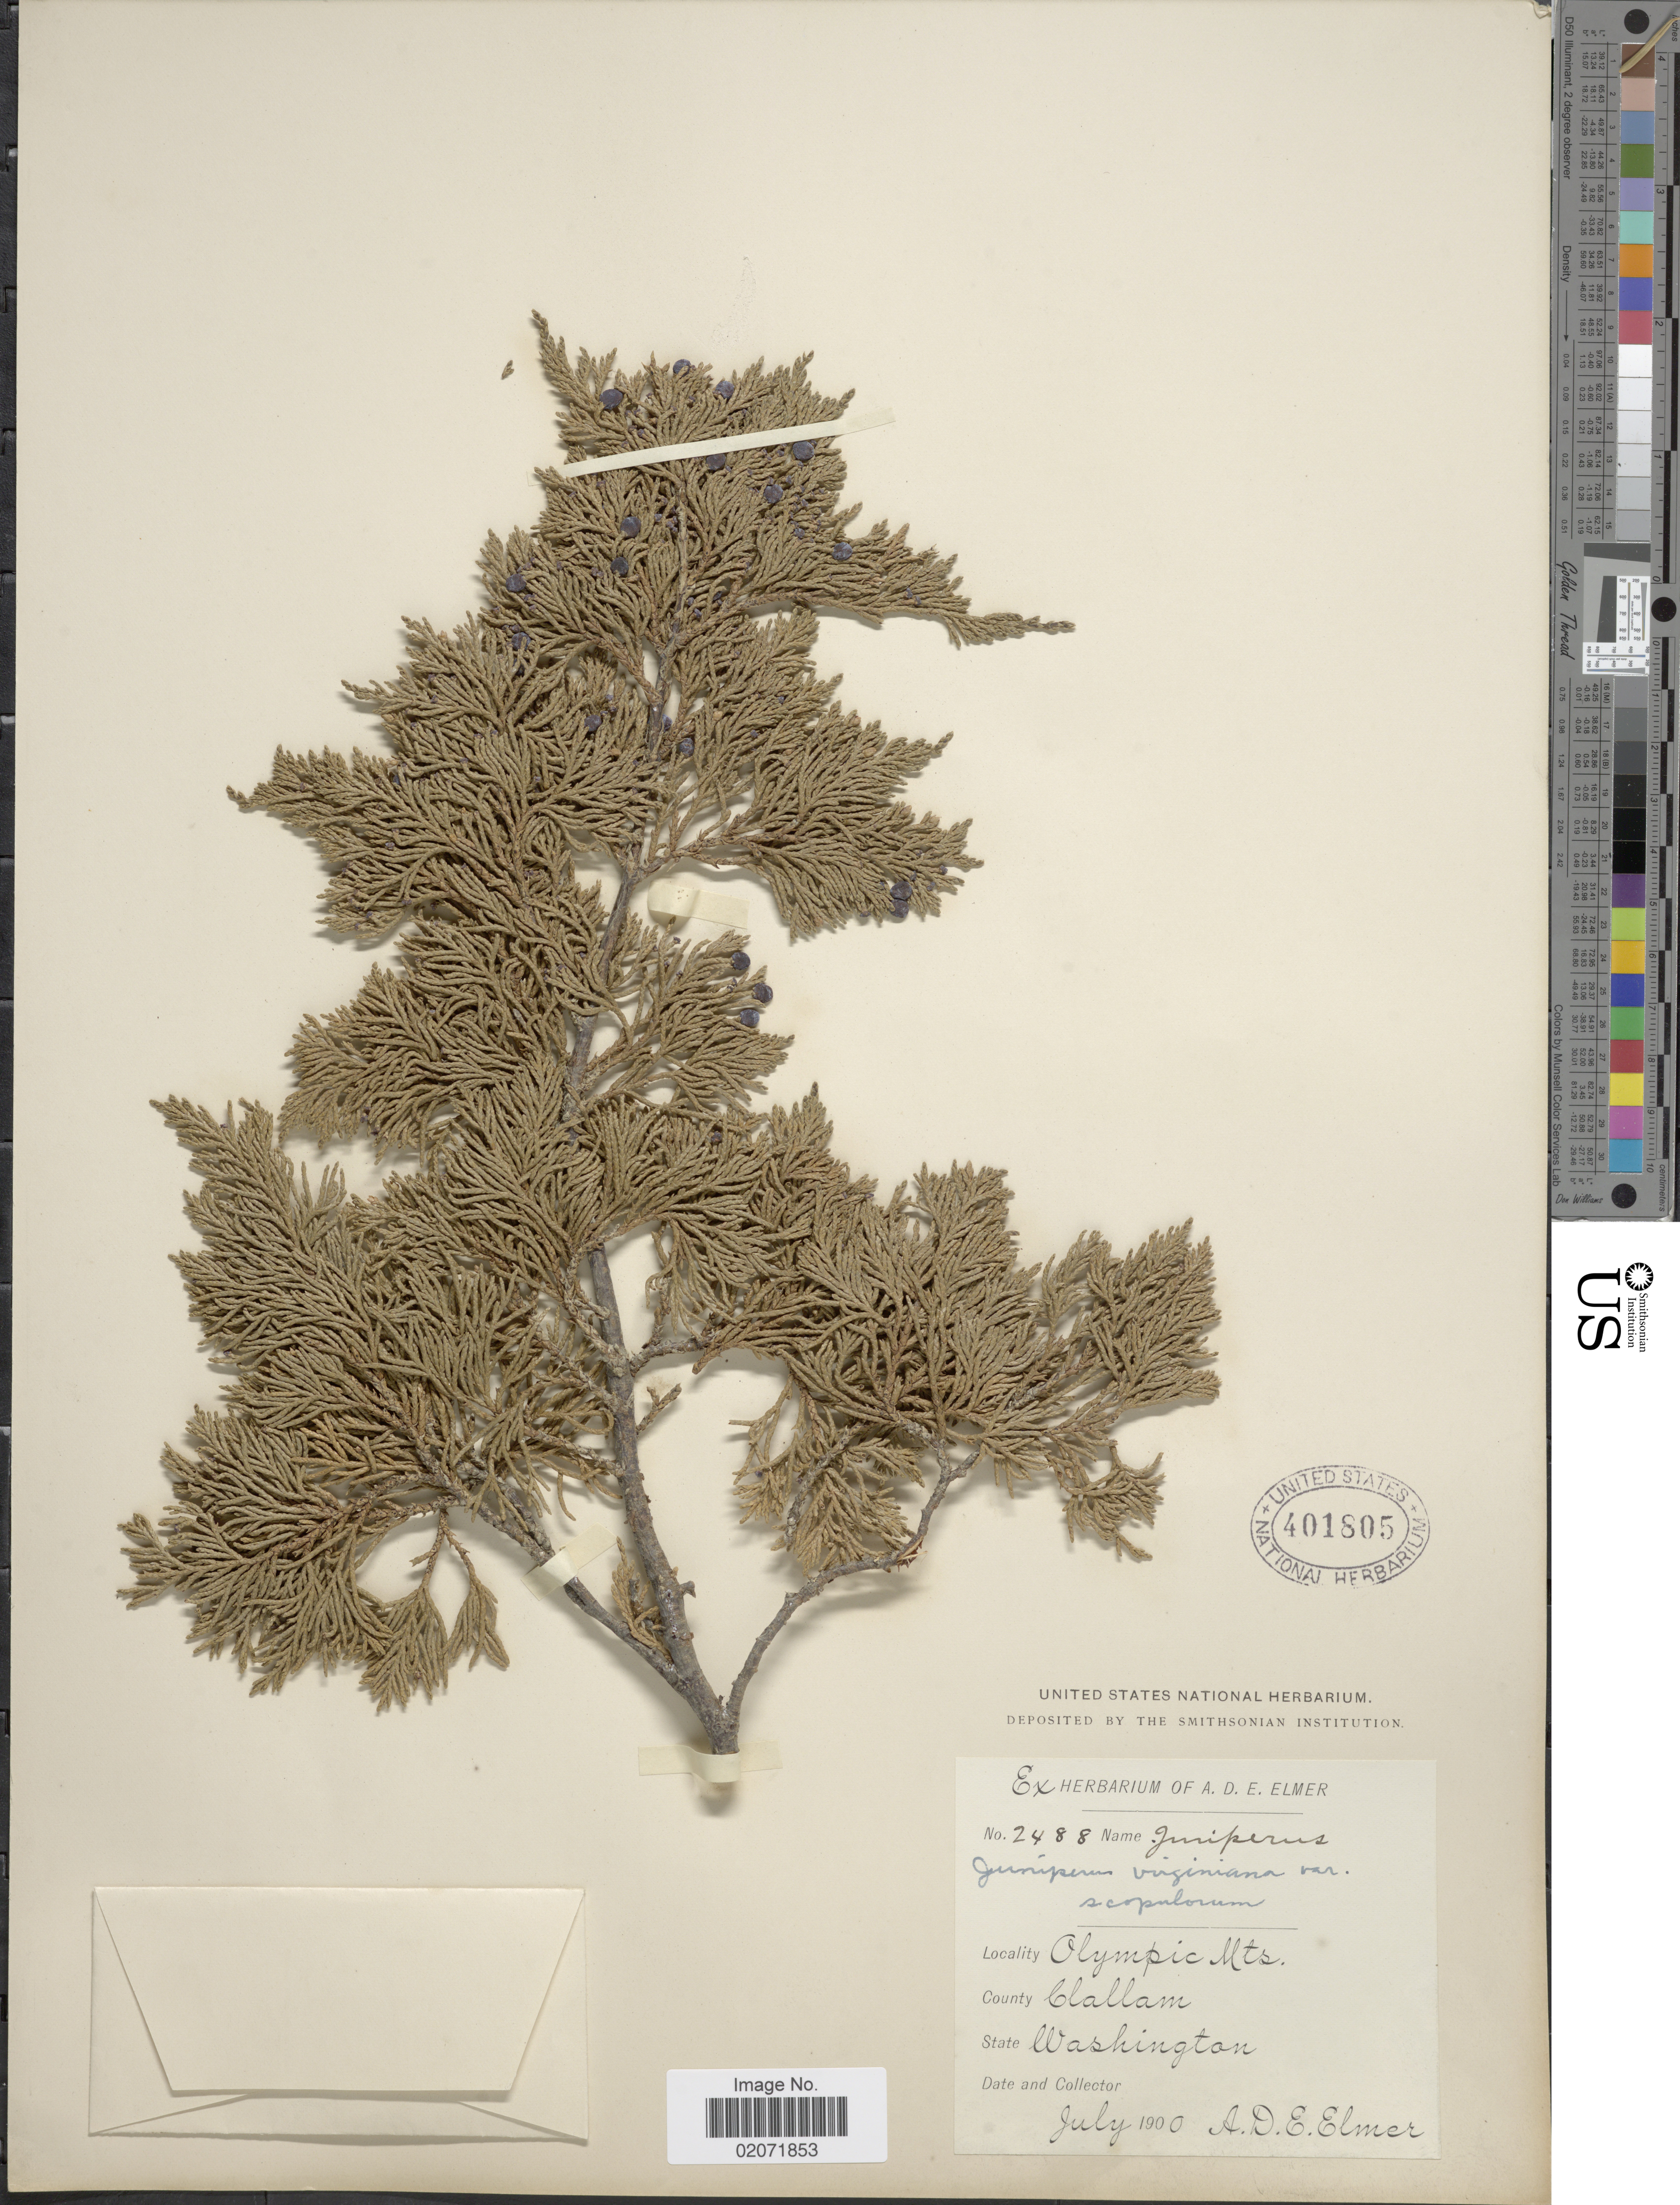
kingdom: Plantae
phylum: Tracheophyta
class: Pinopsida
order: Pinales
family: Cupressaceae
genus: Juniperus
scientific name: Juniperus scopulorum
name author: Sarg.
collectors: A. D. E. Elmer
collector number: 2488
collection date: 1900-07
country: United States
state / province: Washington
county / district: Clallam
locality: Olympic Mts, County Clallam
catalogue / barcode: US 401805